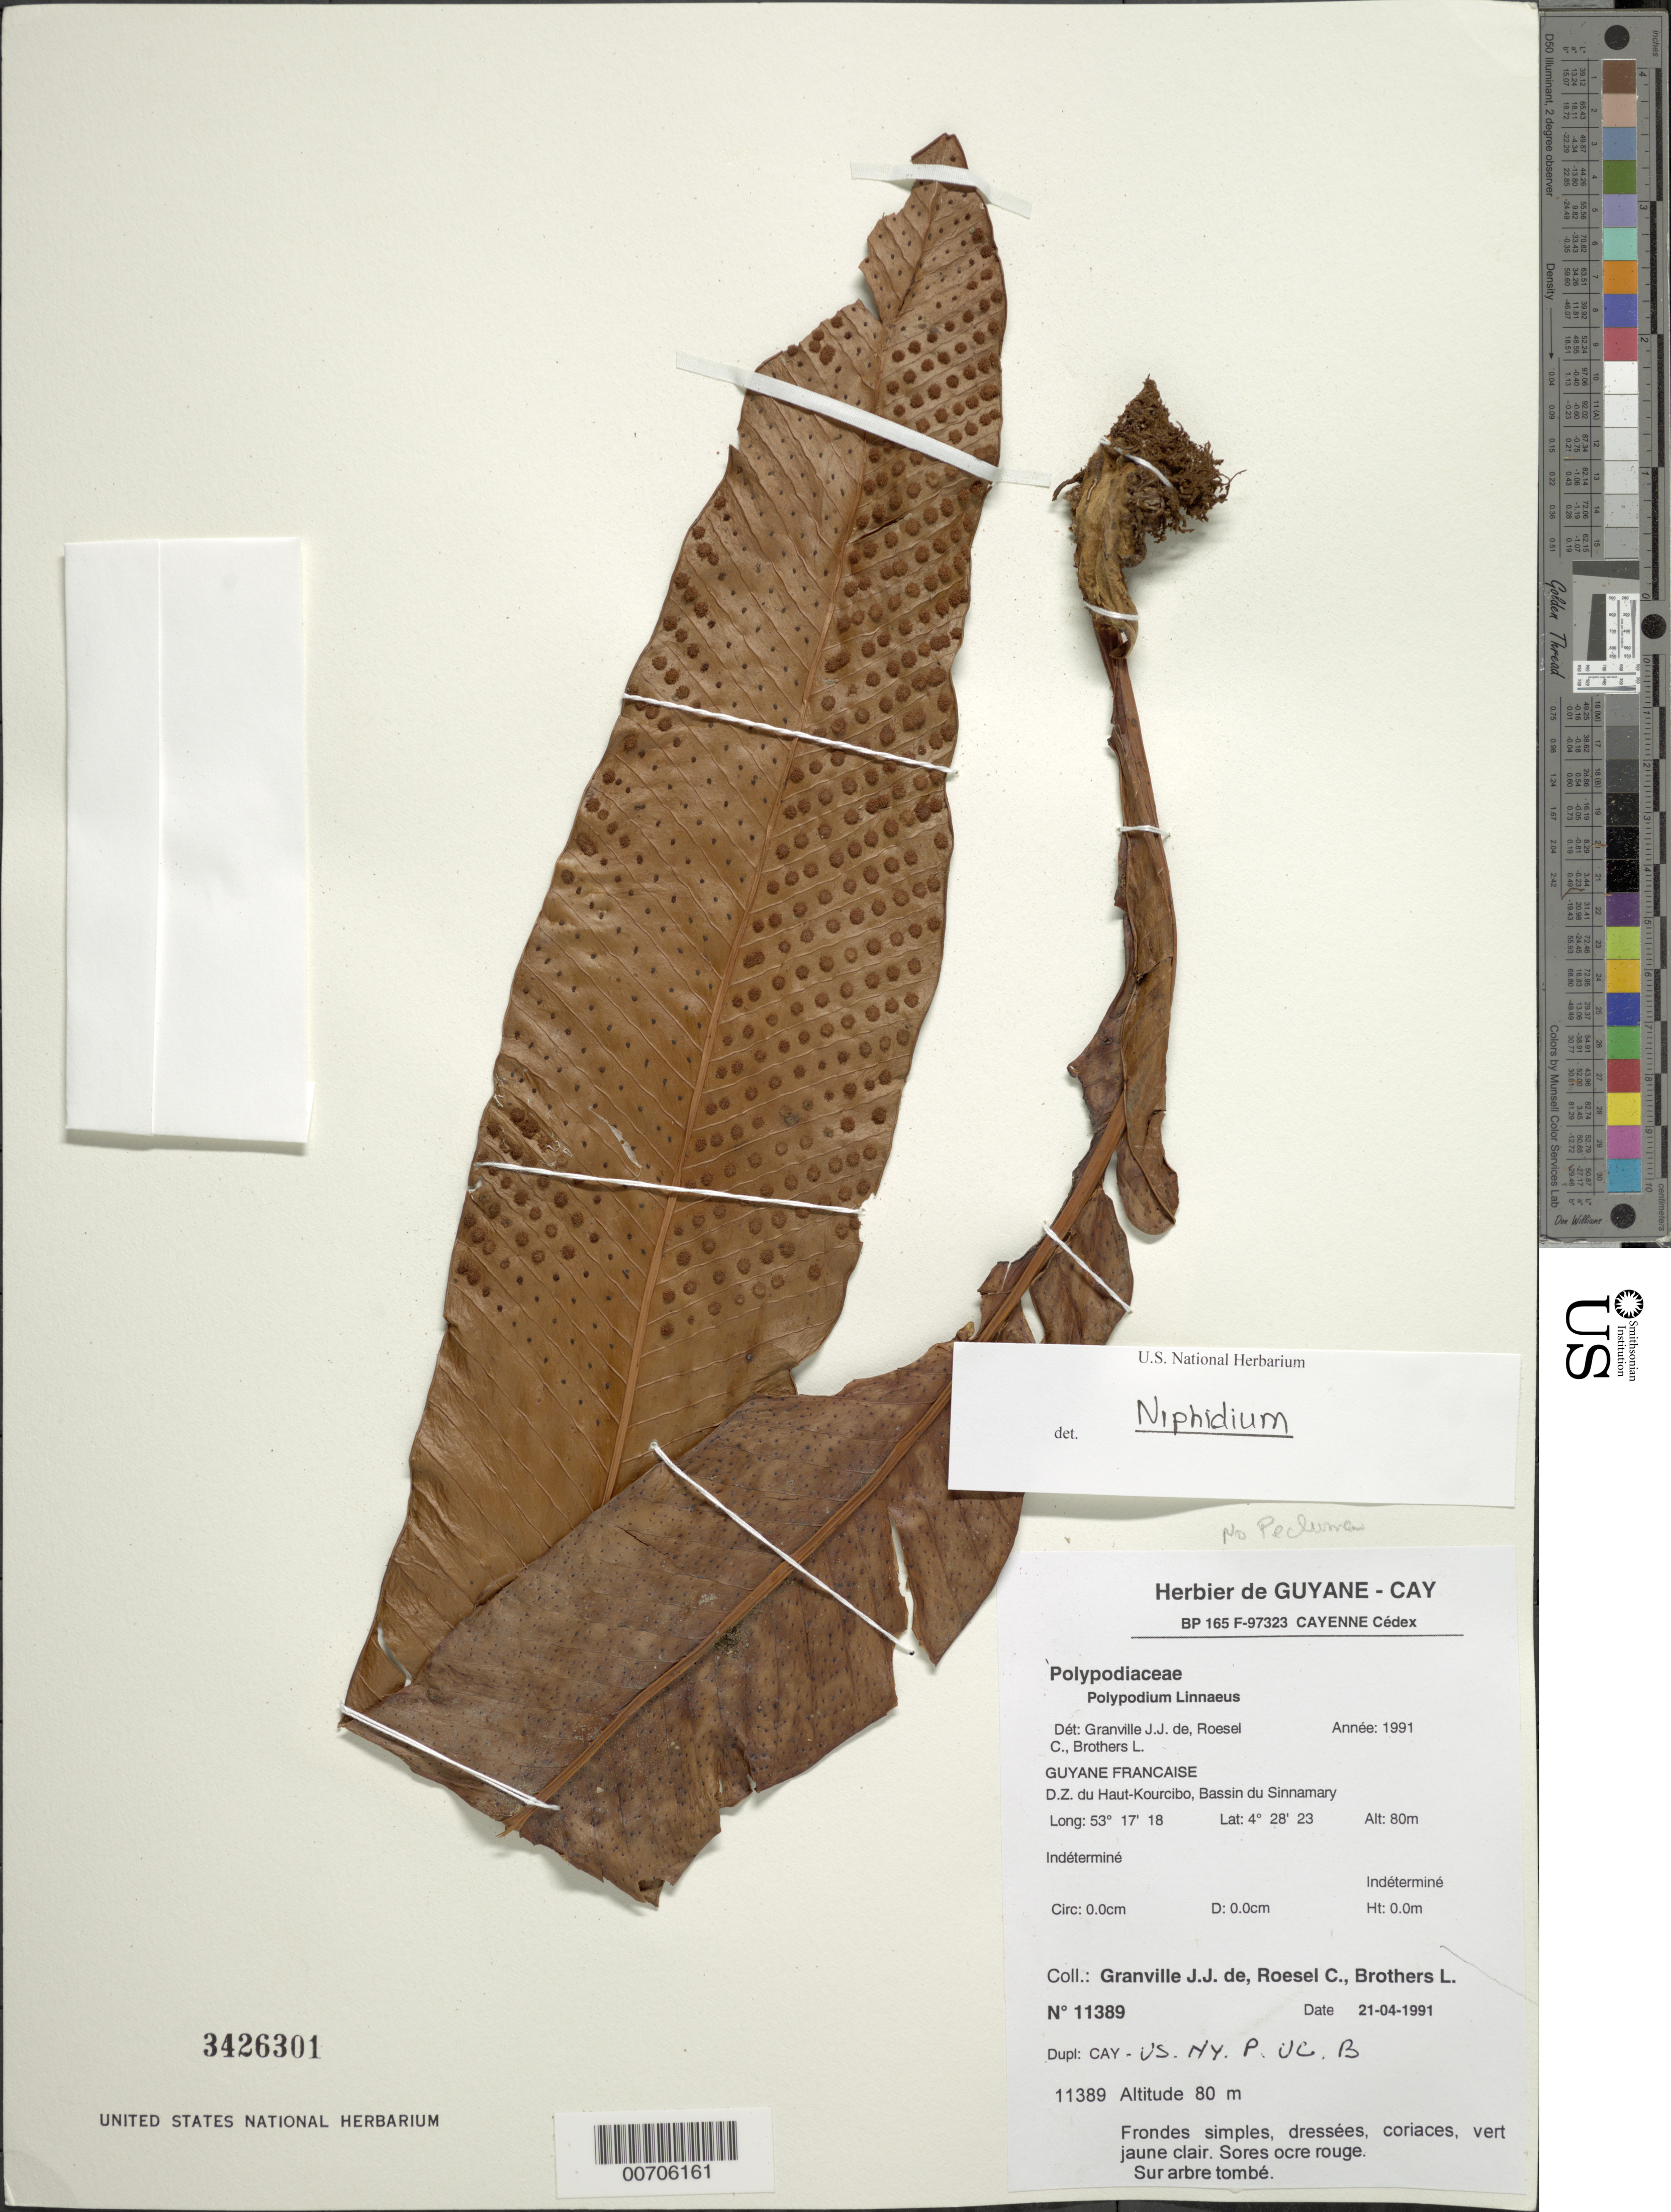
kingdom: Plantae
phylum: Tracheophyta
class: Polypodiopsida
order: Polypodiales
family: Polypodiaceae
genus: Niphidium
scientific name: Niphidium crassifolium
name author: (L.) Lellinger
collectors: J.-J. de Granville, C. S. Roesel & L. Brothers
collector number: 11389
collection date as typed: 21-Apr-91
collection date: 1991-04-21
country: French Guiana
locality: D.Z. du Haut-Kourcibo, Bassin du Sinnamary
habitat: Sur arbre tombe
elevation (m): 80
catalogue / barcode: US 3426301